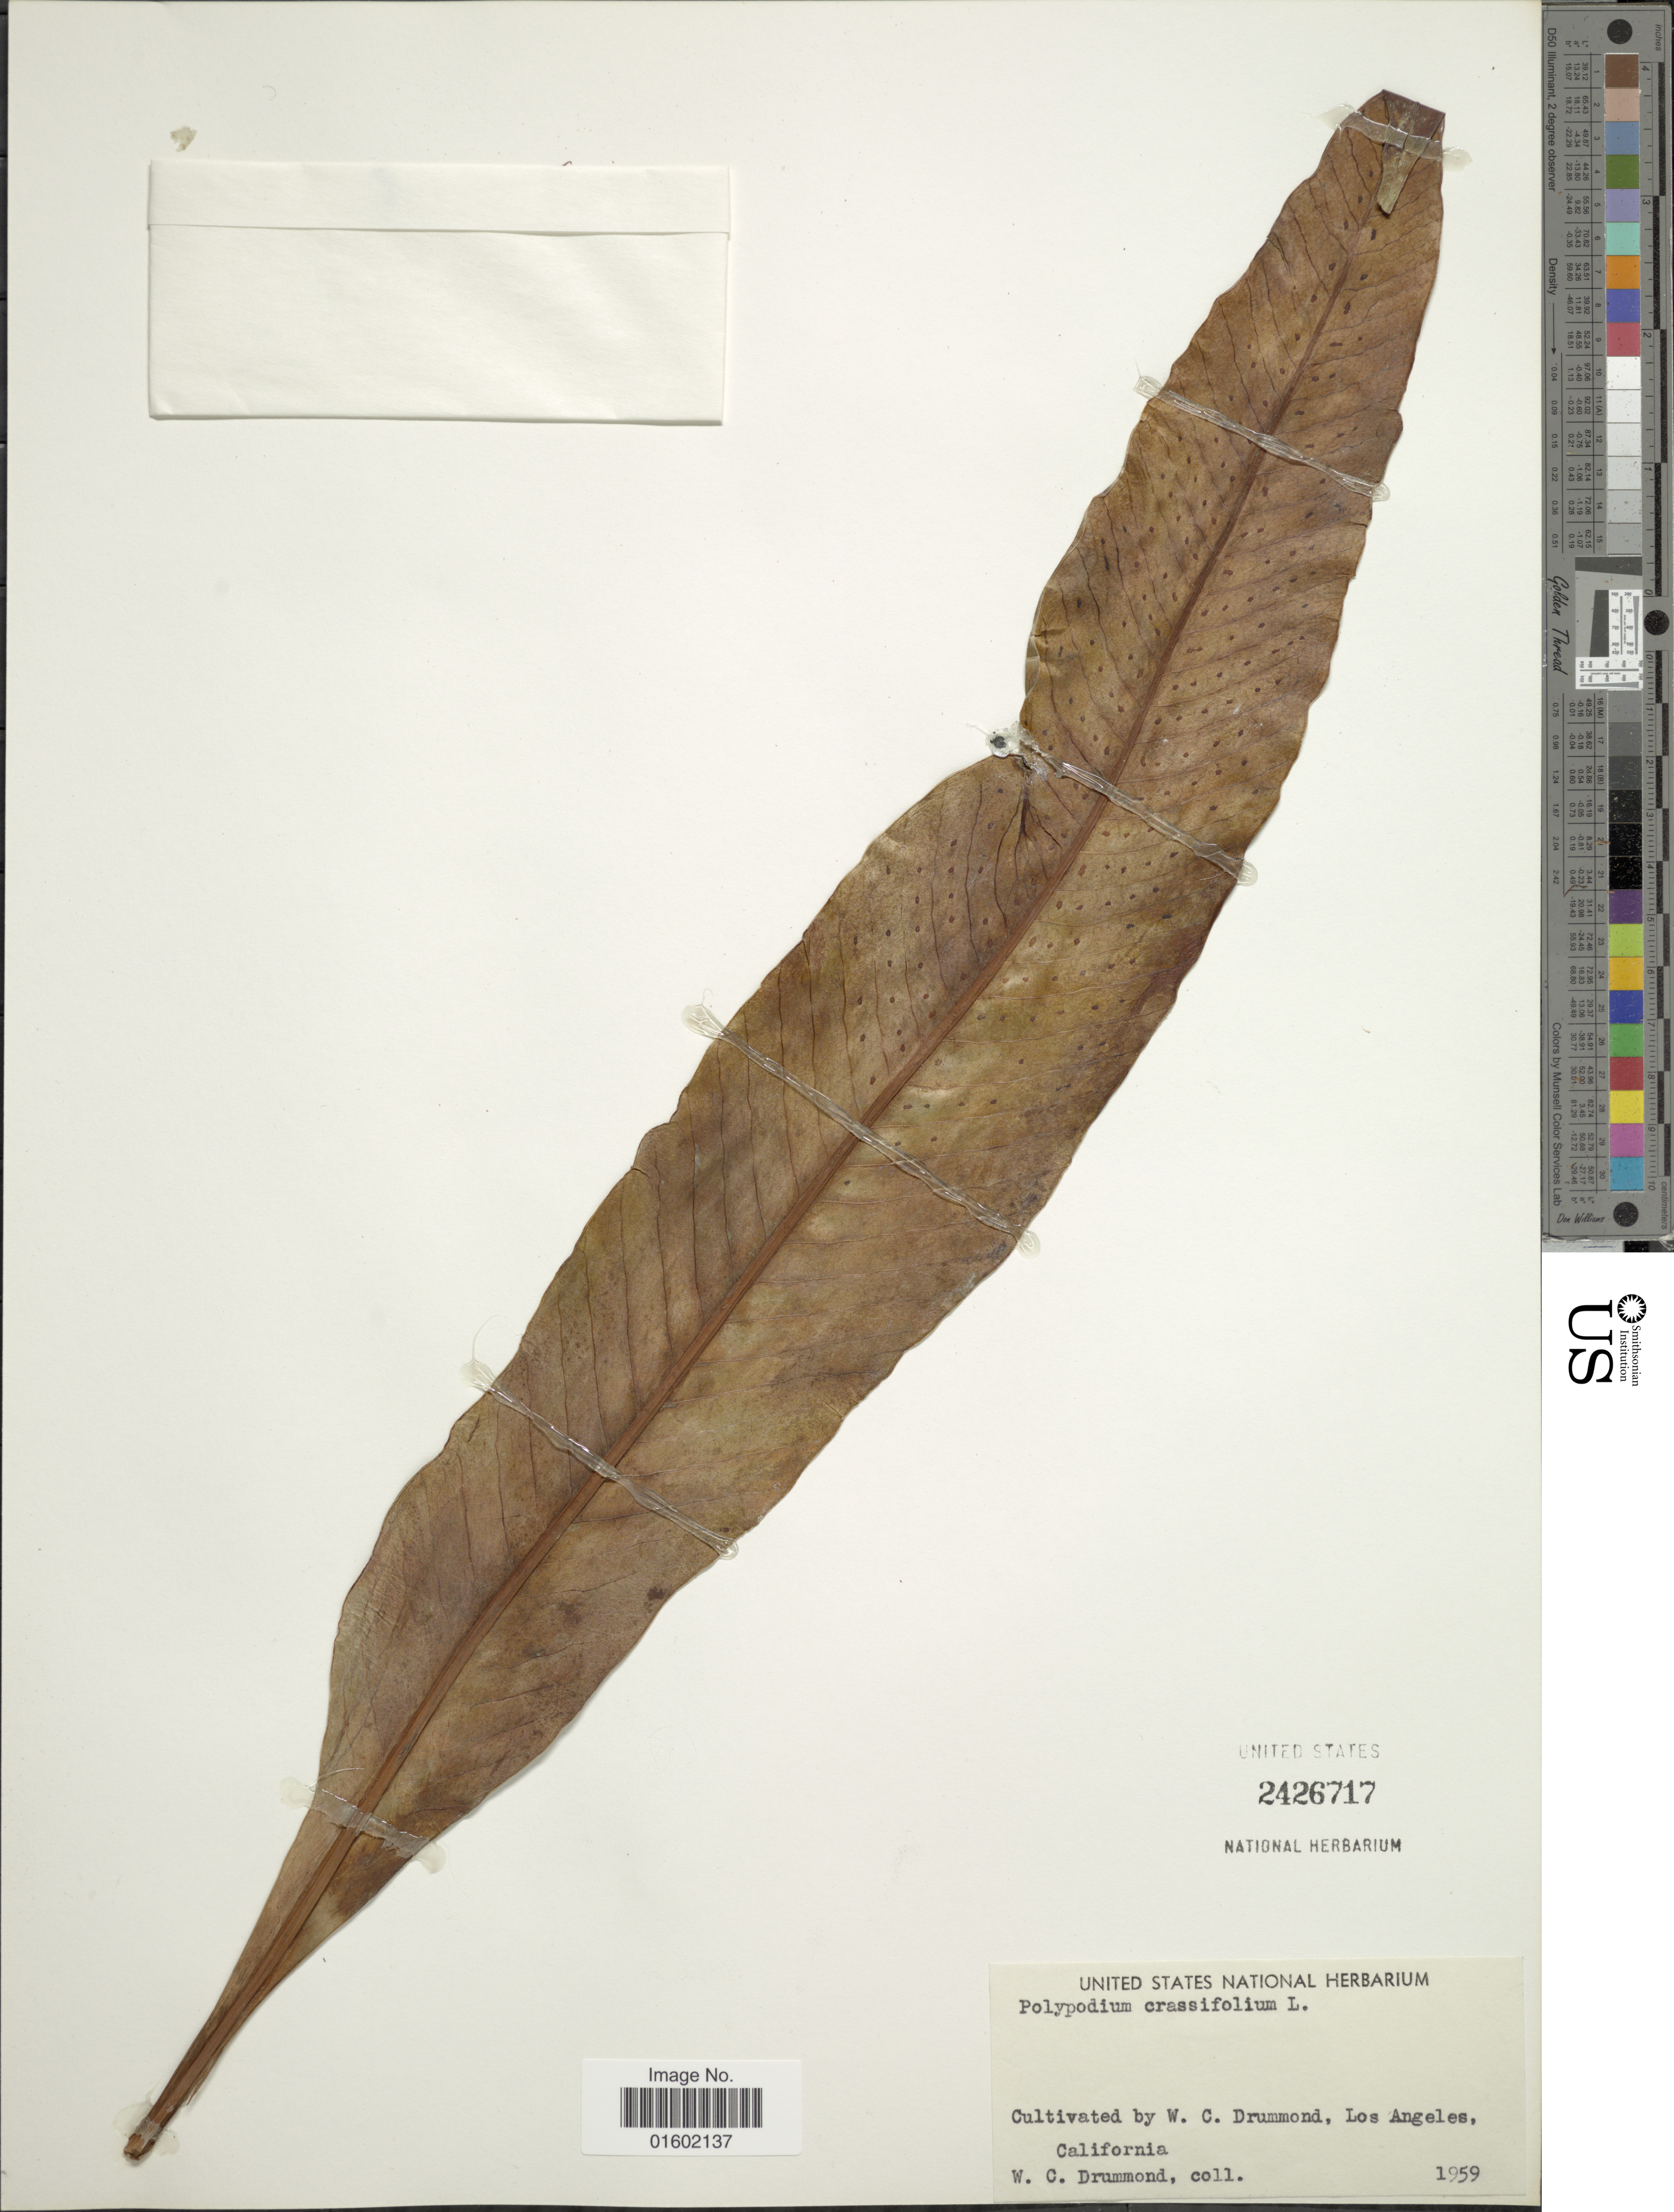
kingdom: Plantae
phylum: Tracheophyta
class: Polypodiopsida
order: Polypodiales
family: Polypodiaceae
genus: Niphidium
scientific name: Niphidium crassifolium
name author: (L.) Lellinger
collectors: W. Drummond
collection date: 1959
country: United States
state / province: California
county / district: Los Angeles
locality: Los Angeles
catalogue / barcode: US 2426717